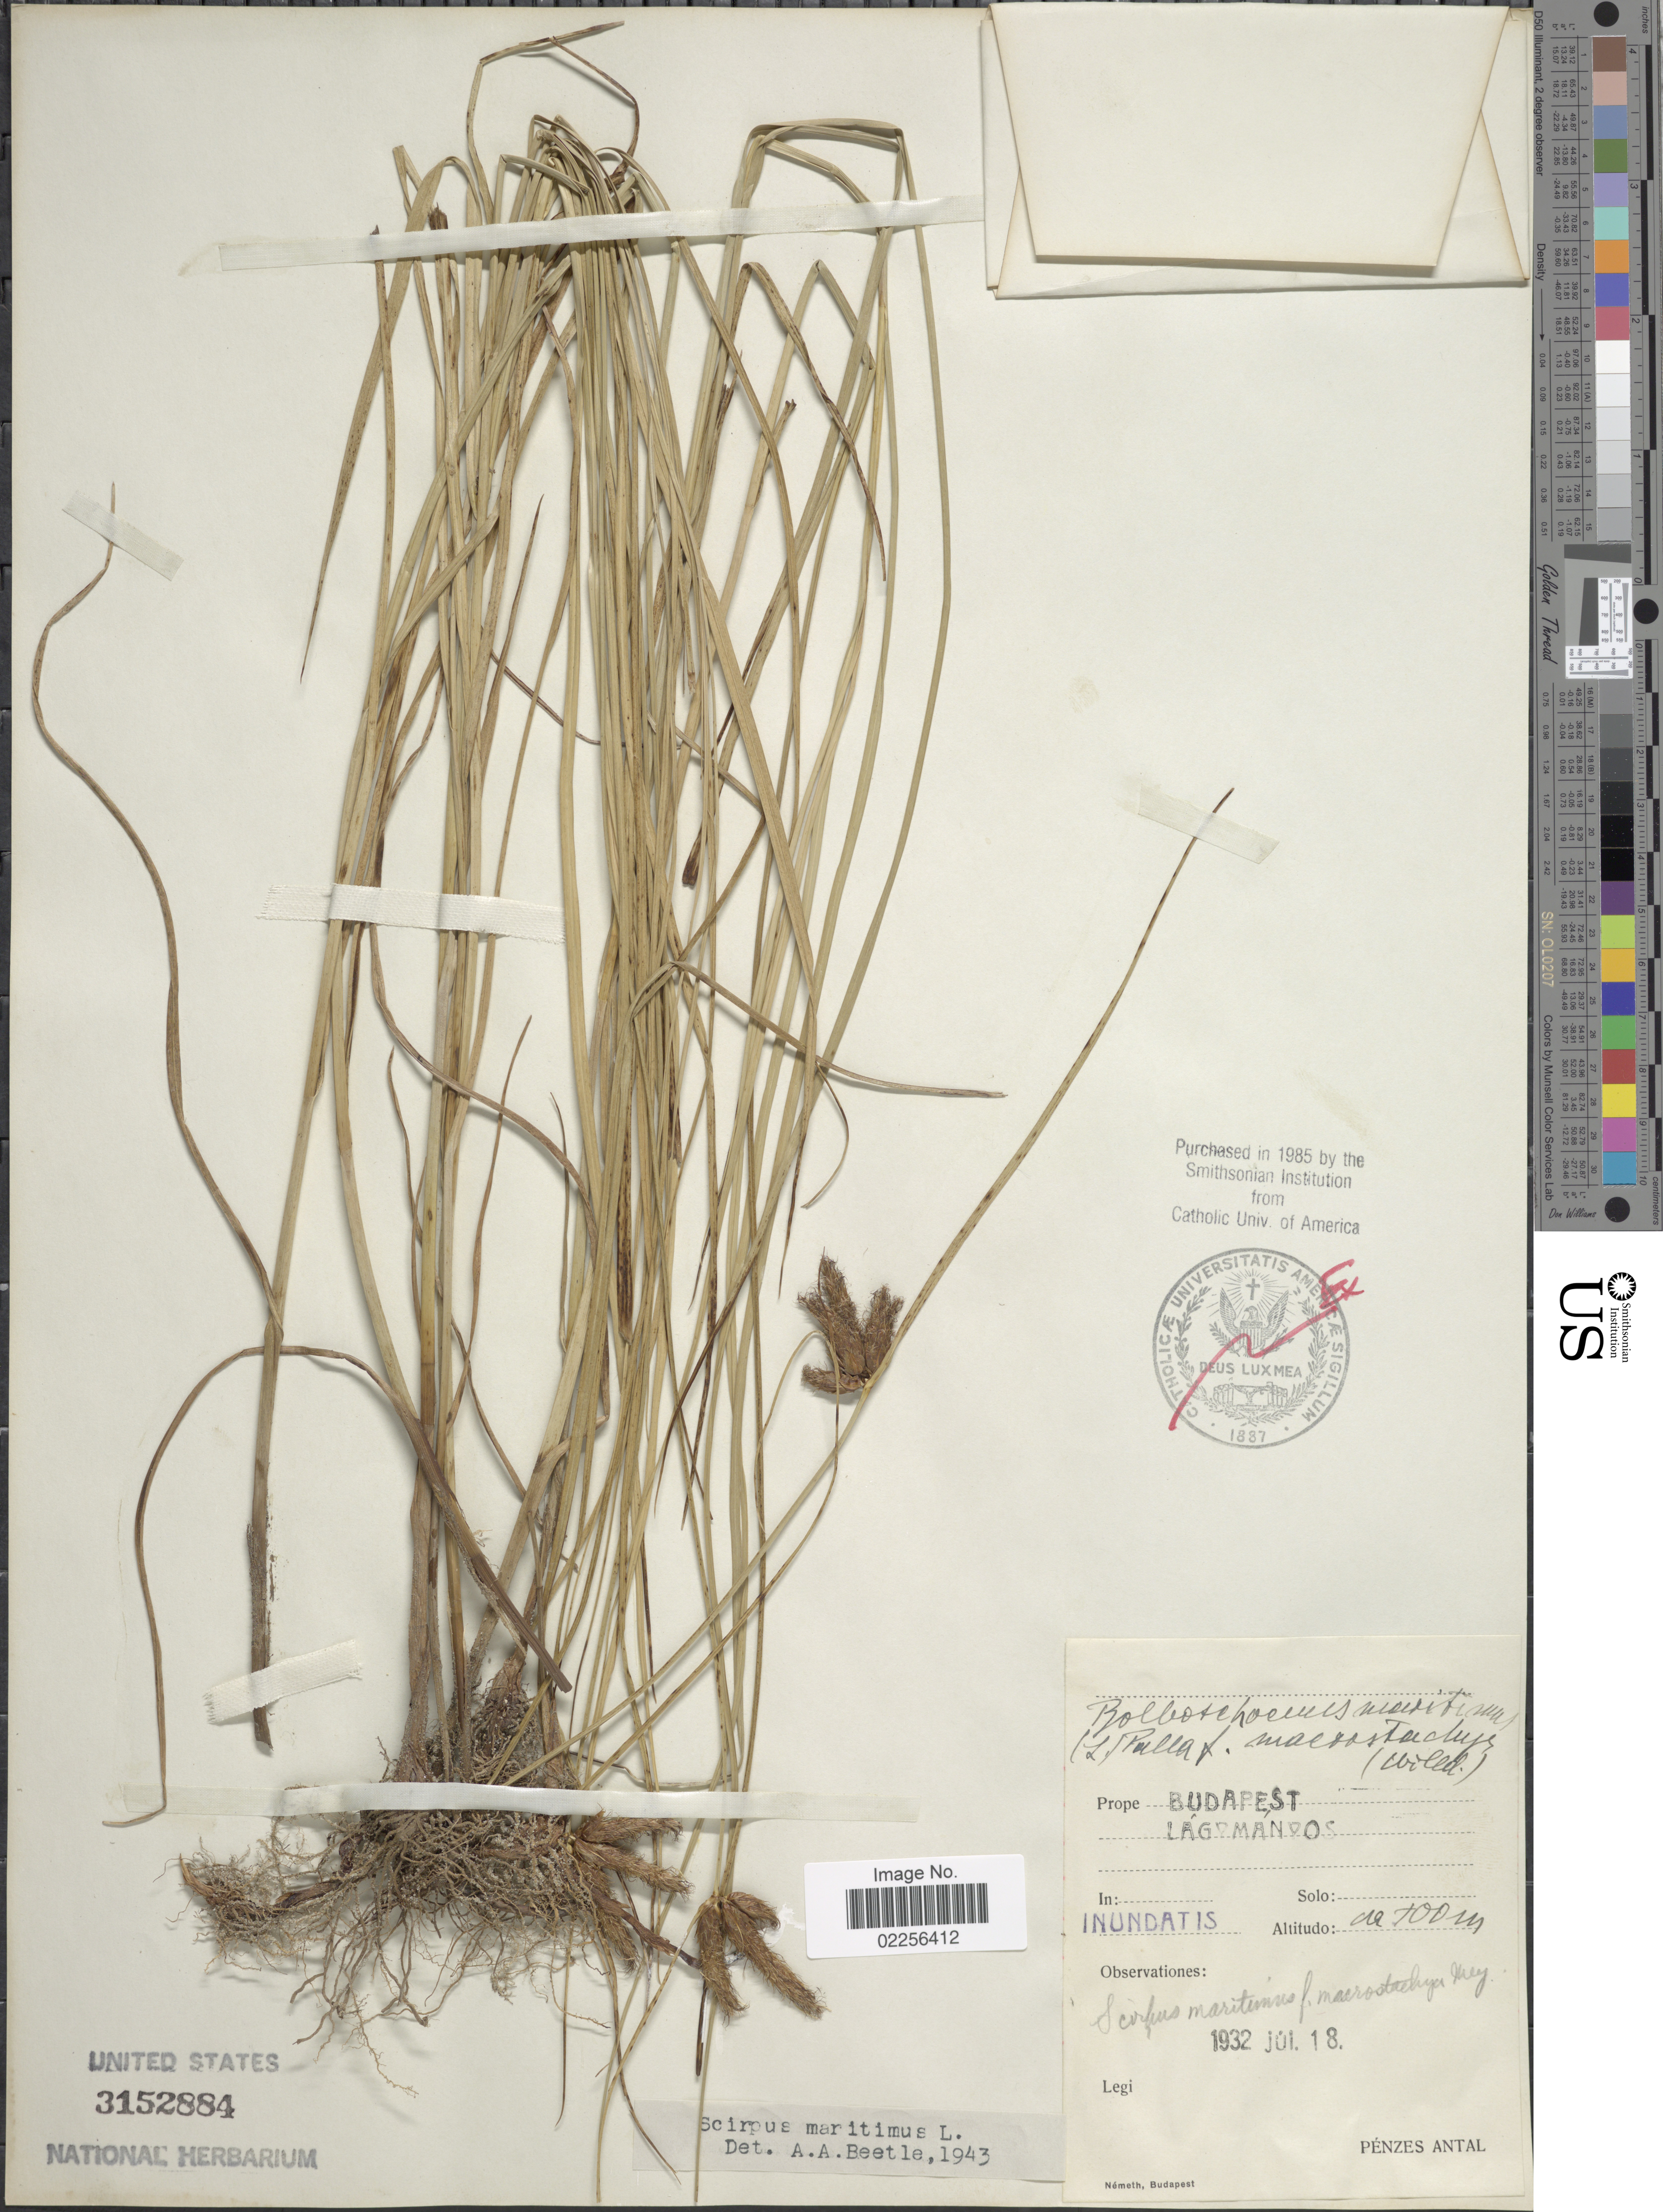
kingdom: Plantae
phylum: Tracheophyta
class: Liliopsida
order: Poales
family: Cyperaceae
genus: Bolboschoenus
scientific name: Bolboschoenus maritimus subsp. maritimus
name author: (L.) Palla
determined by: Strong, Mark T., (BOT), Smithsonian Institution - National Museum of Natural History (UNITED STATES)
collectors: A. Pénzes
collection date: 1932-07-18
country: Hungary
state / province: Budapest, Capital District of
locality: Budapest. Lagymanyos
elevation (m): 100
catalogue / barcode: US 3152884